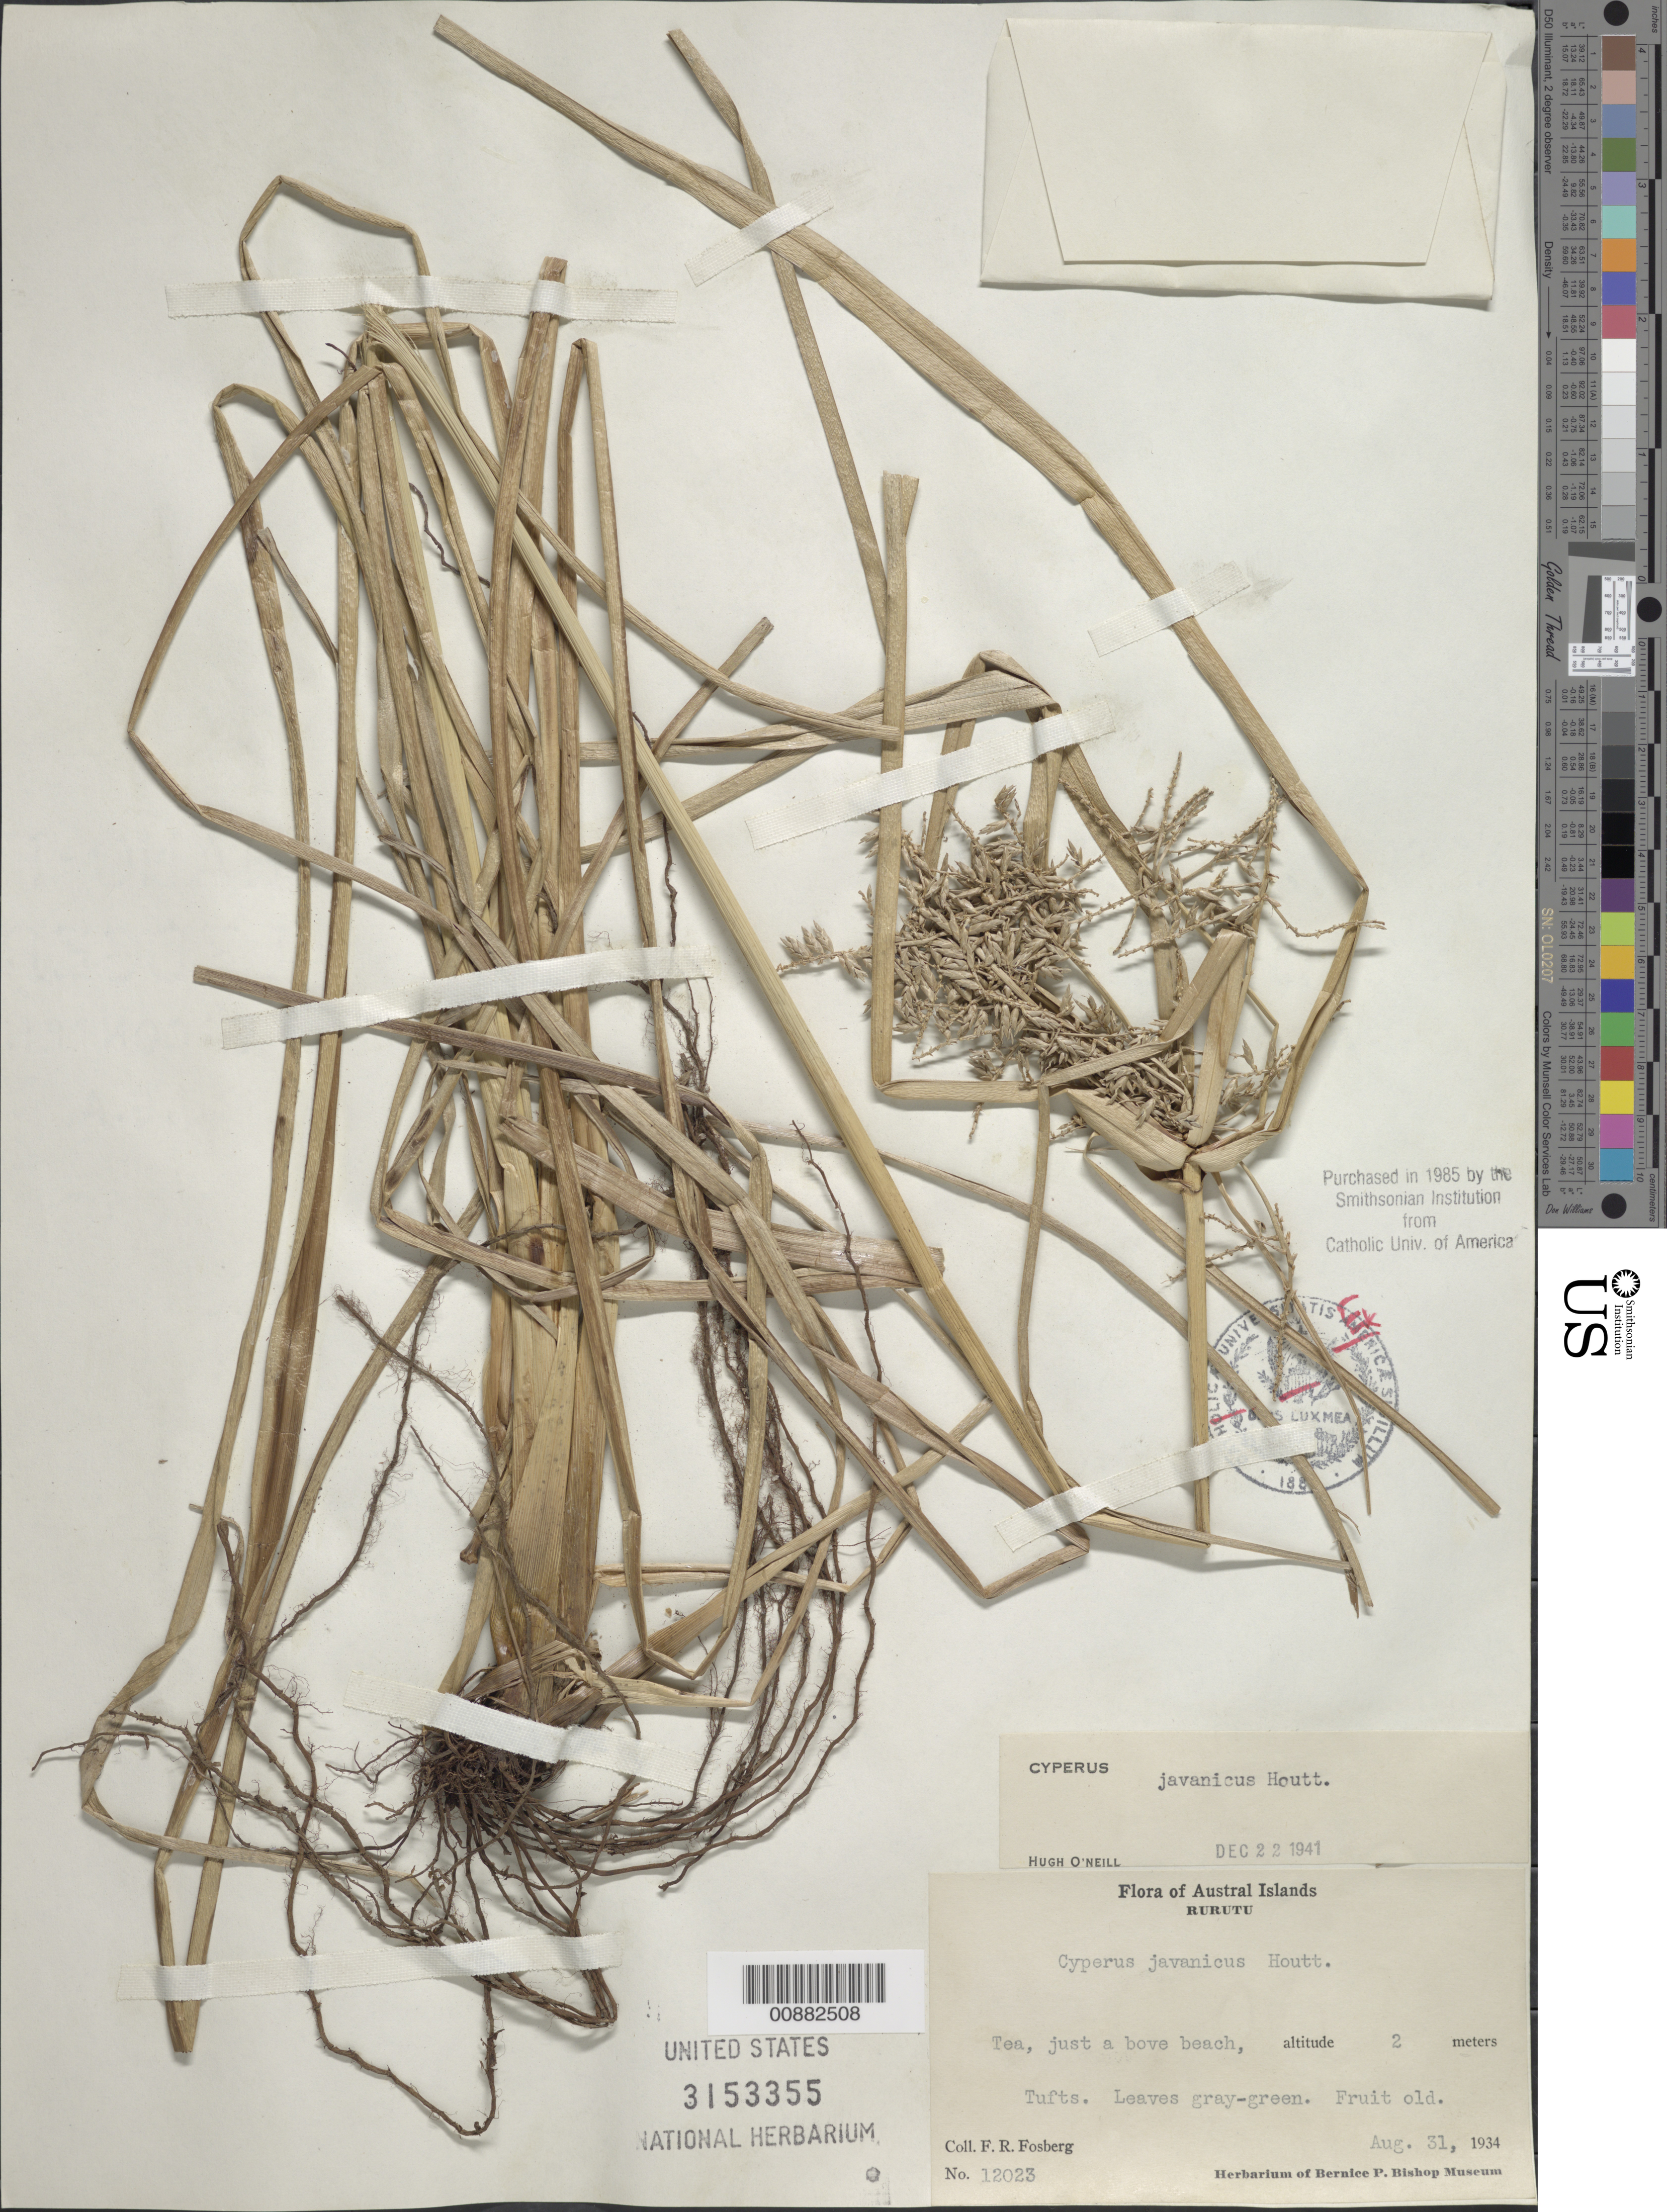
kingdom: Plantae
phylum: Tracheophyta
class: Liliopsida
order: Poales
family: Cyperaceae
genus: Cyperus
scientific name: Cyperus javanicus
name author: Houtt.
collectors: F. R. Fosberg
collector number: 12023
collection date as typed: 31 Aug 1934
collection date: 1934-08-31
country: French Polynesia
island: Rurutu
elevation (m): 2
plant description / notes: MJD copied to EBDCS- Food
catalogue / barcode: US 3153355